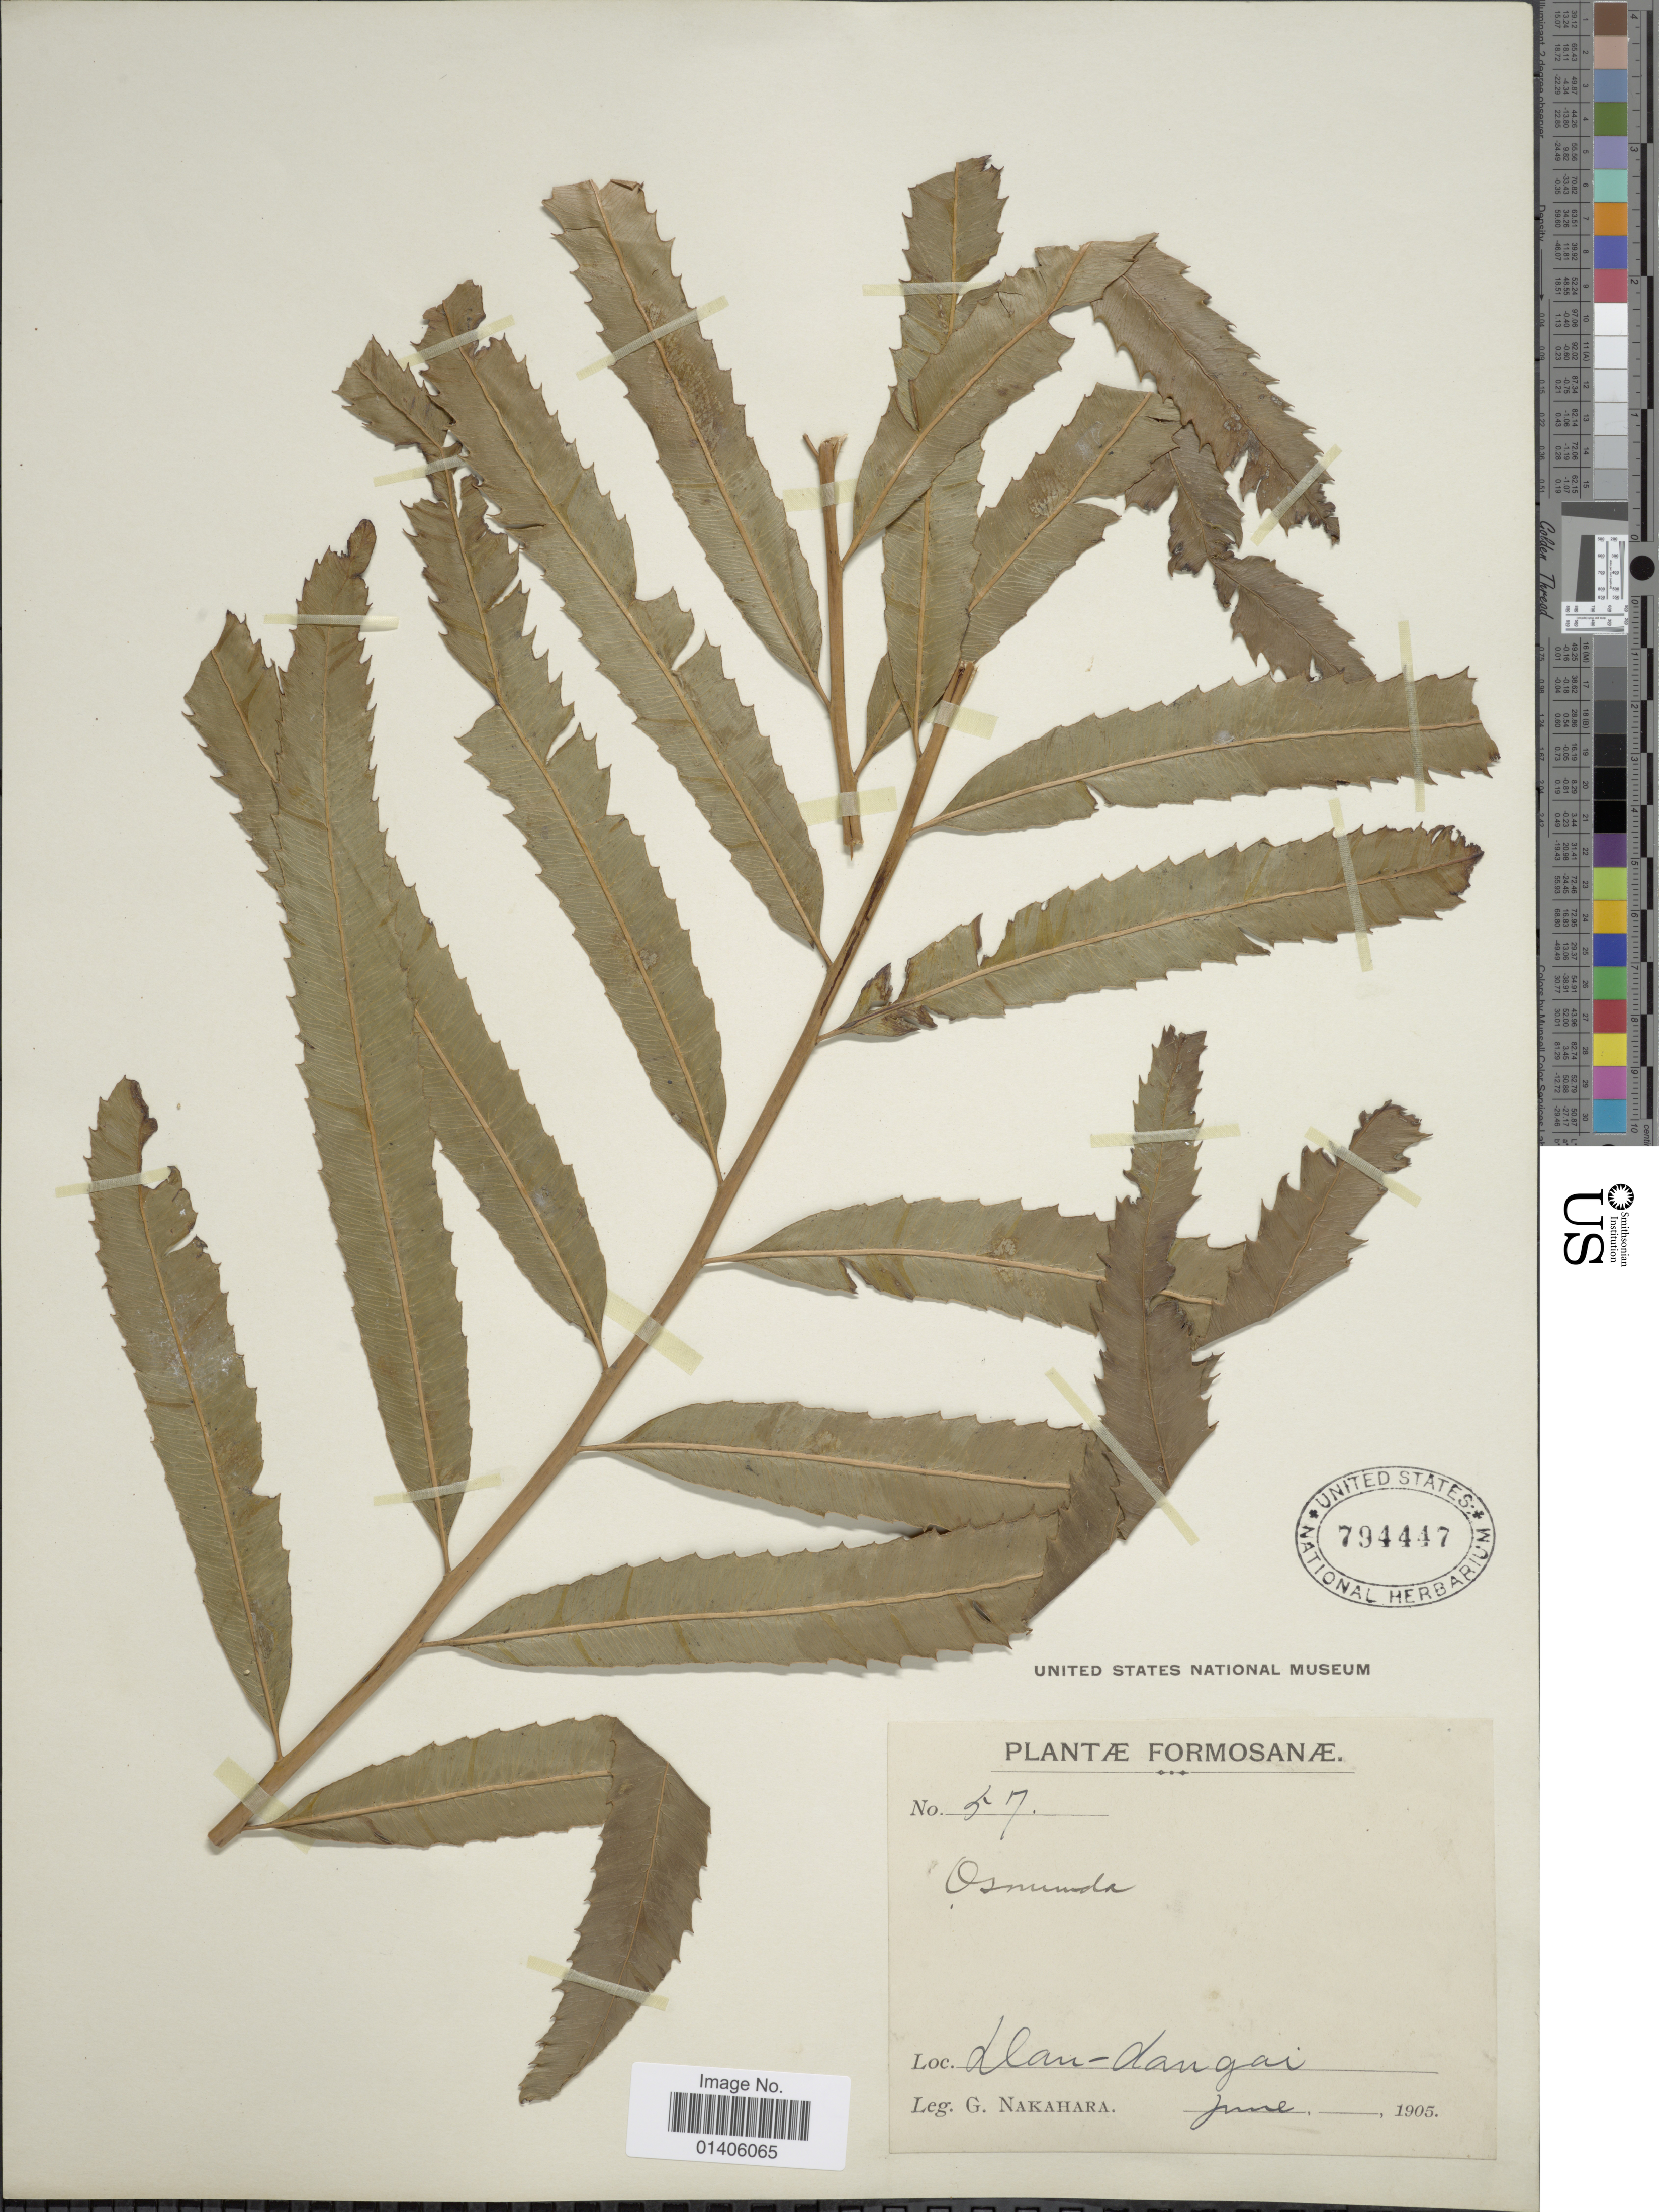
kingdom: Plantae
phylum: Tracheophyta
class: Polypodiopsida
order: Osmundales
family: Osmundaceae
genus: Osmunda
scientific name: Osmunda javanica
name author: Blume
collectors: G. Nakahara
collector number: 57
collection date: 1905-06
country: Taiwan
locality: Llan-Langai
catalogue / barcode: US 794447